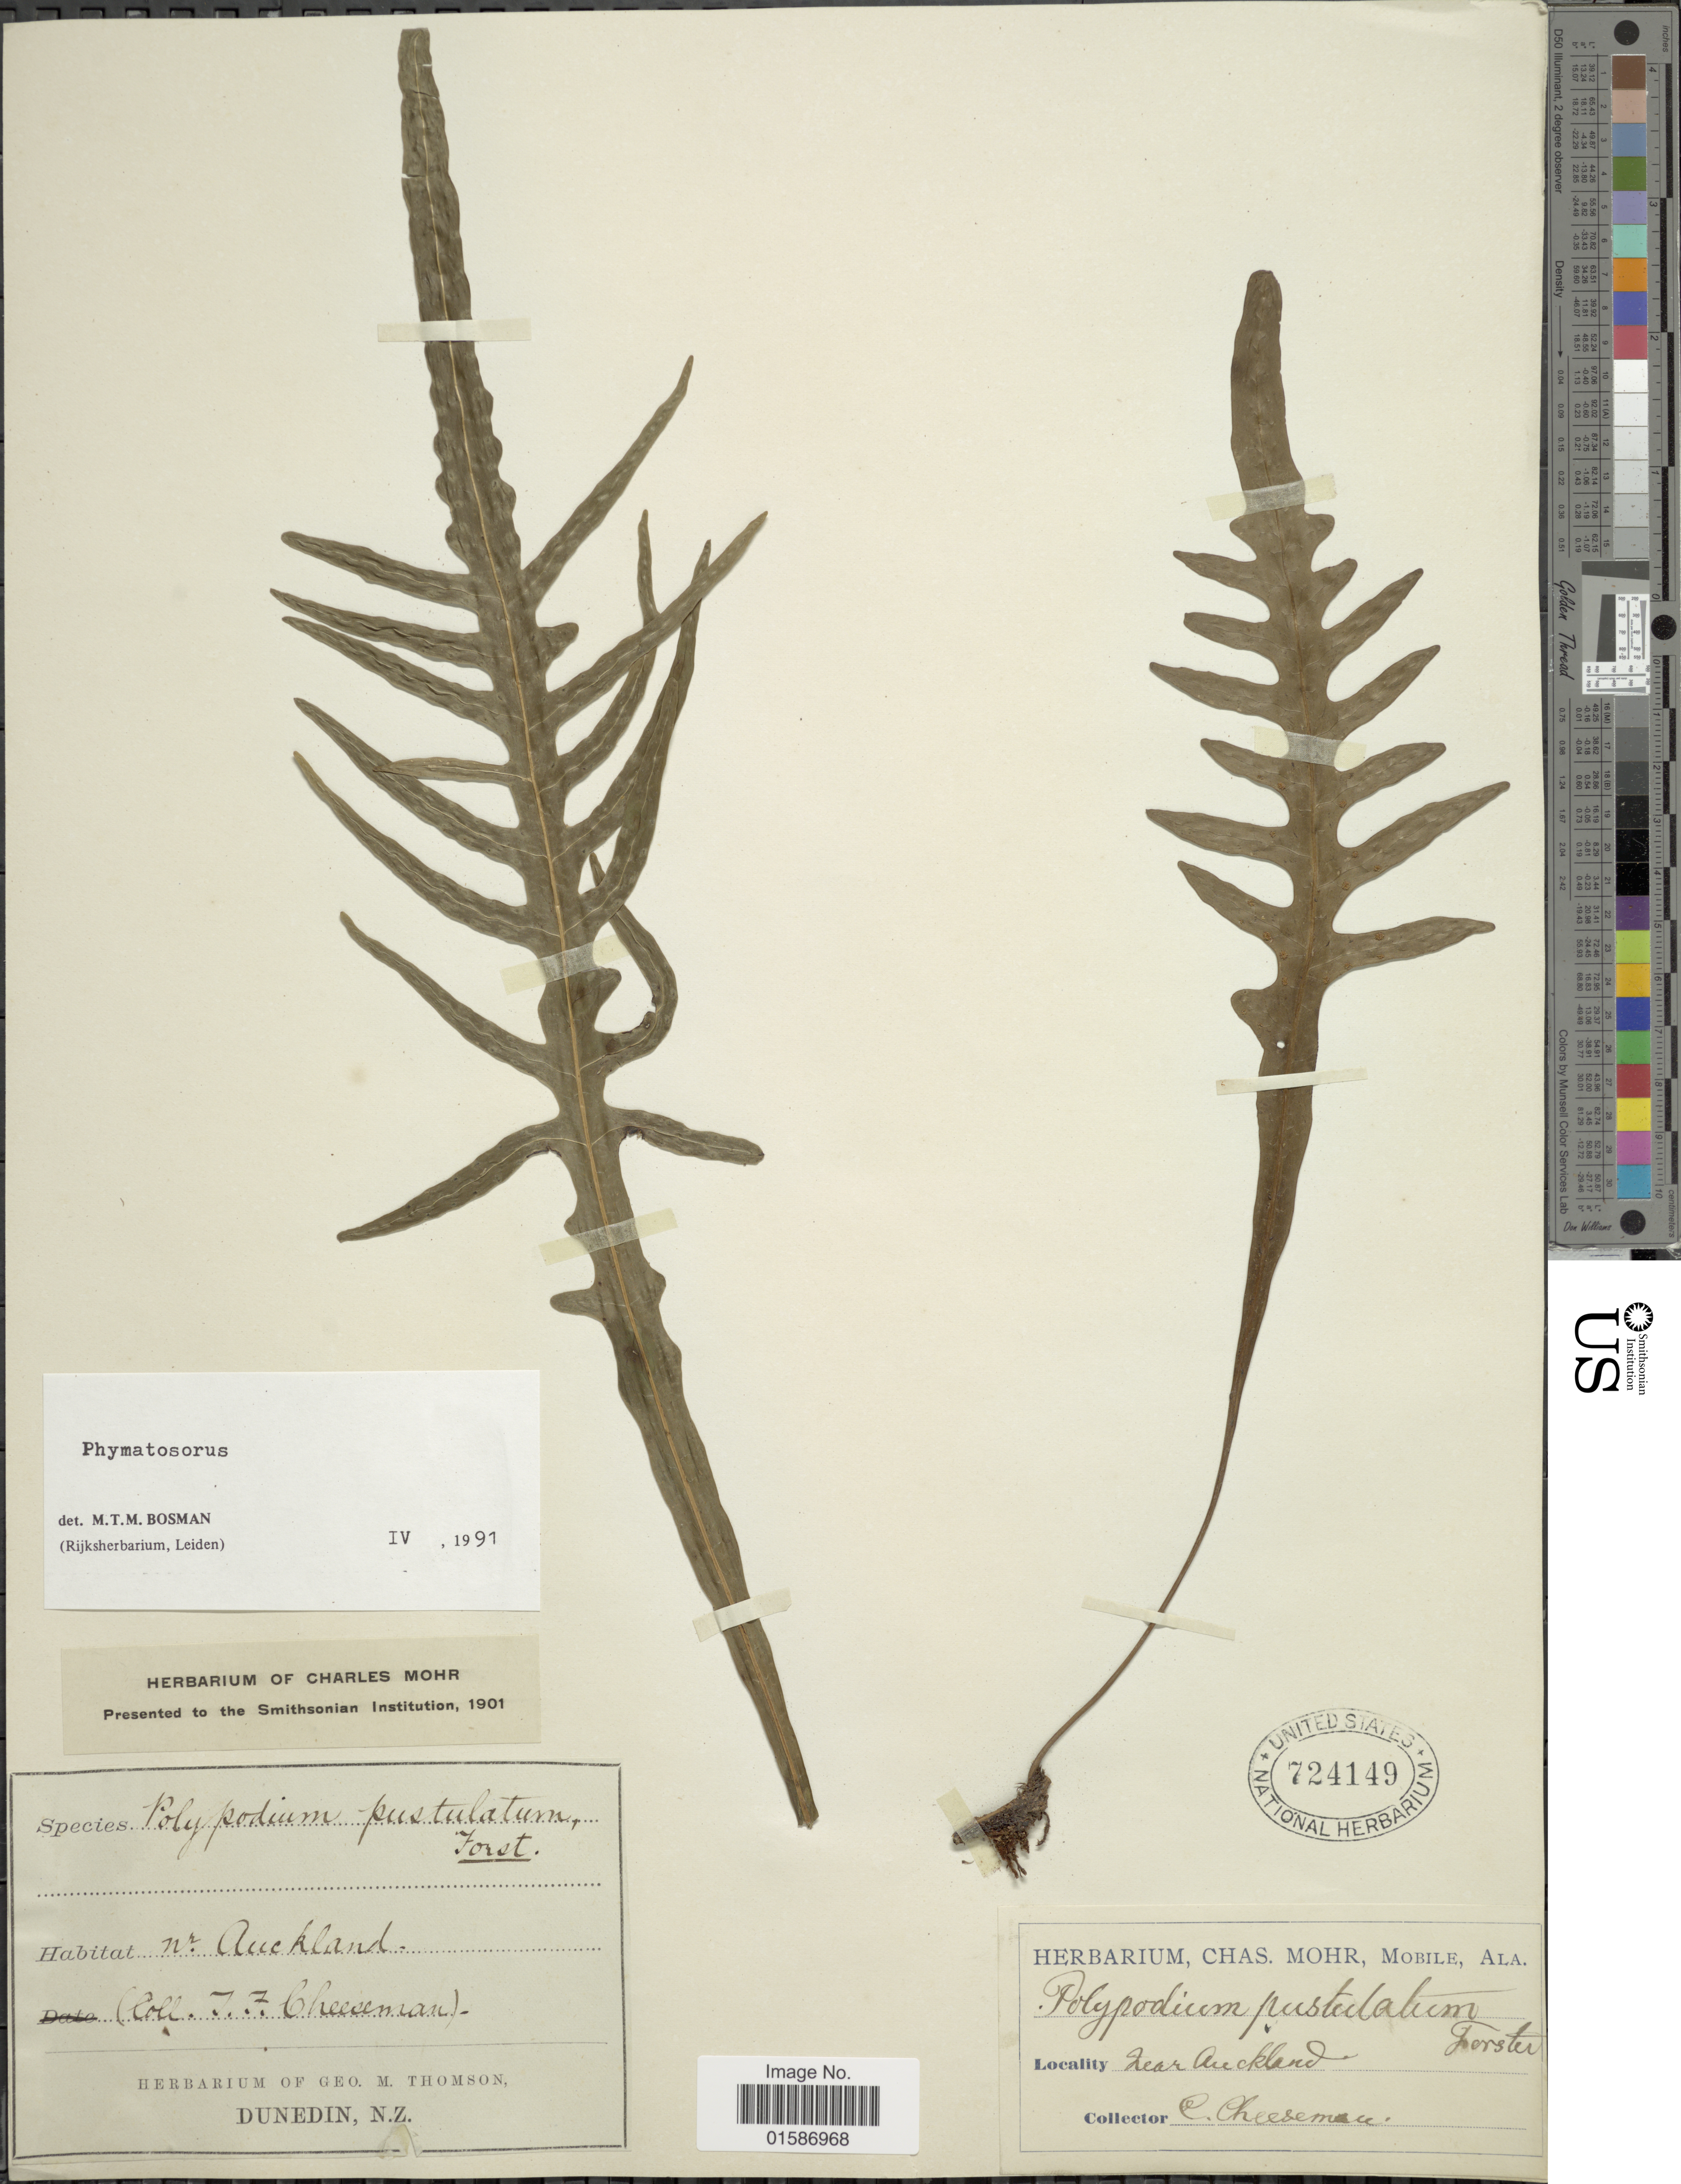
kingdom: Plantae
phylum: Tracheophyta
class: Polypodiopsida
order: Polypodiales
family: Polypodiaceae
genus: Microsorum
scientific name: Microsorum scandens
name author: Tindale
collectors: T. F. Cheeseman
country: New Zealand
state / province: Auckland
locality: Near Auckland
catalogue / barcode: US 724149